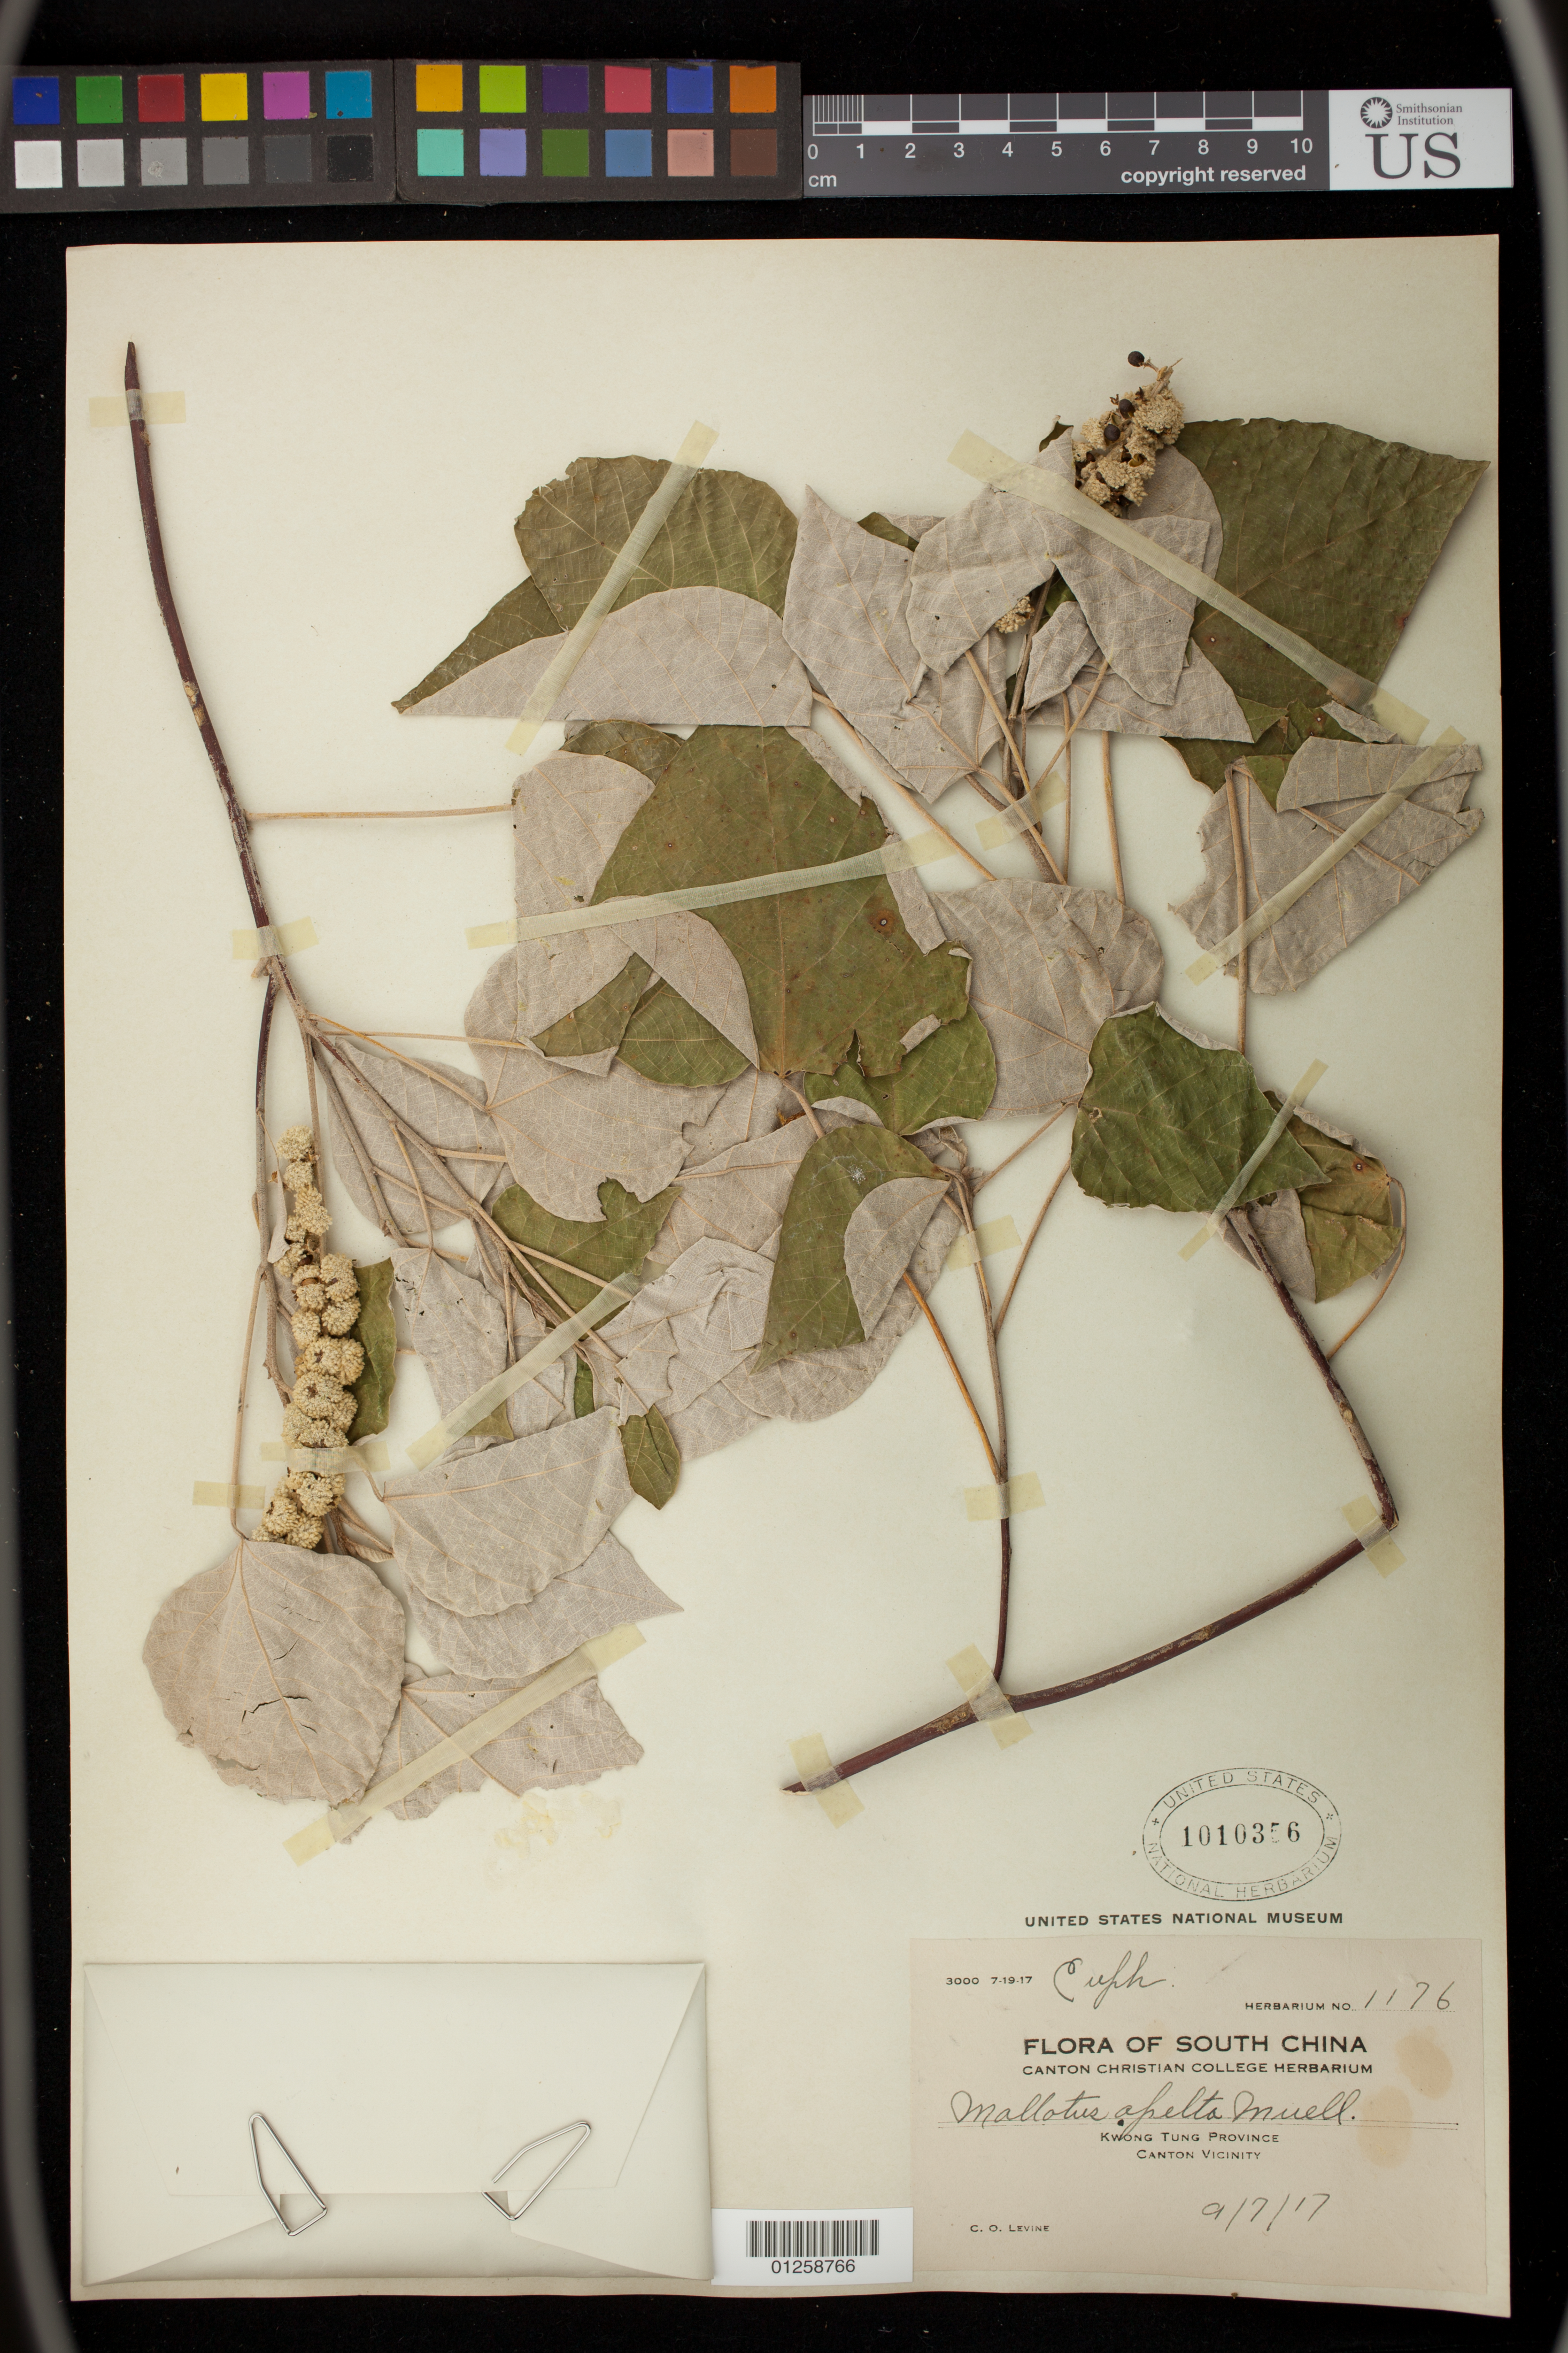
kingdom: Plantae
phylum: Tracheophyta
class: Magnoliopsida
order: Malpighiales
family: Euphorbiaceae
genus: Mallotus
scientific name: Mallotus apelta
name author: (Lour.) Müll. Arg.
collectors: C. O. Levine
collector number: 1176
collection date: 1917-07-09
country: China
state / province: Guangdong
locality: Canton Vicinity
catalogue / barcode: US 1010356